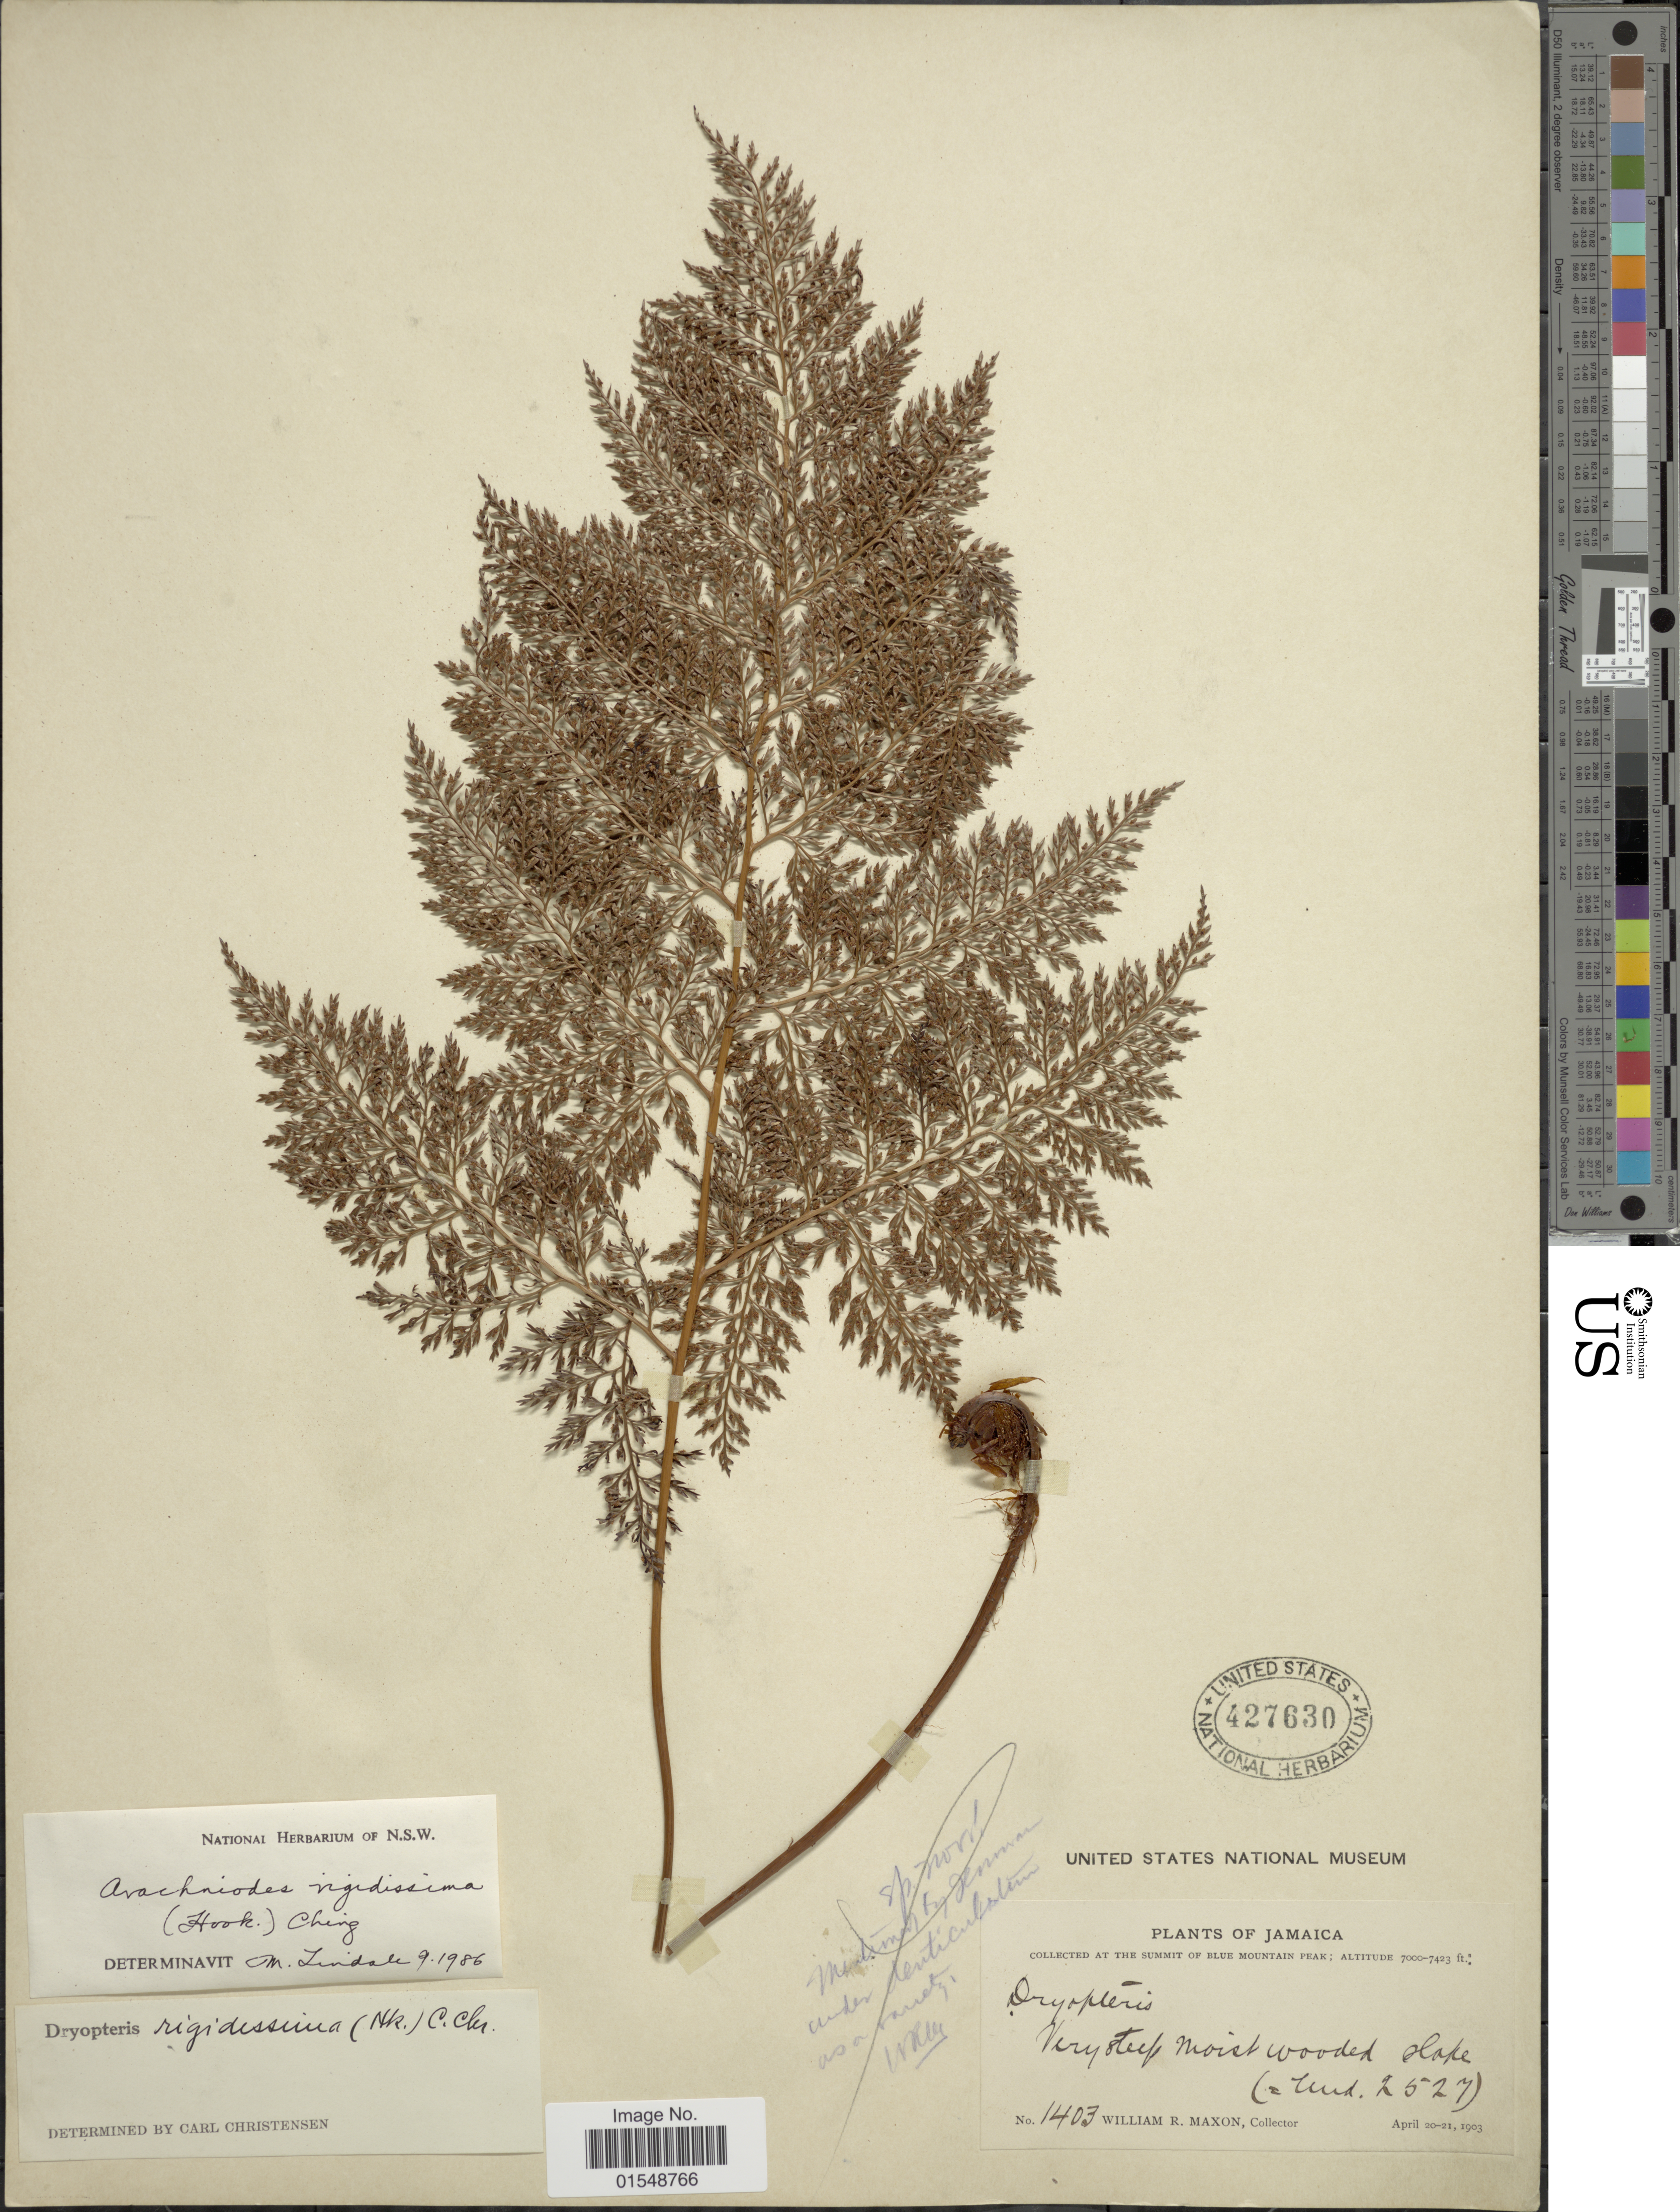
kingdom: Plantae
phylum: Tracheophyta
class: Polypodiopsida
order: Polypodiales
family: Dryopteridaceae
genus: Arachniodes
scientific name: Arachniodes rigidissima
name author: (Hook.) Proctor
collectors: W. R. Maxon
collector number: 1403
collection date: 1903-04-20/1903-04-21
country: Jamaica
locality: Summit of Blue Mountain Peak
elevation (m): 2134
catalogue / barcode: US 427630